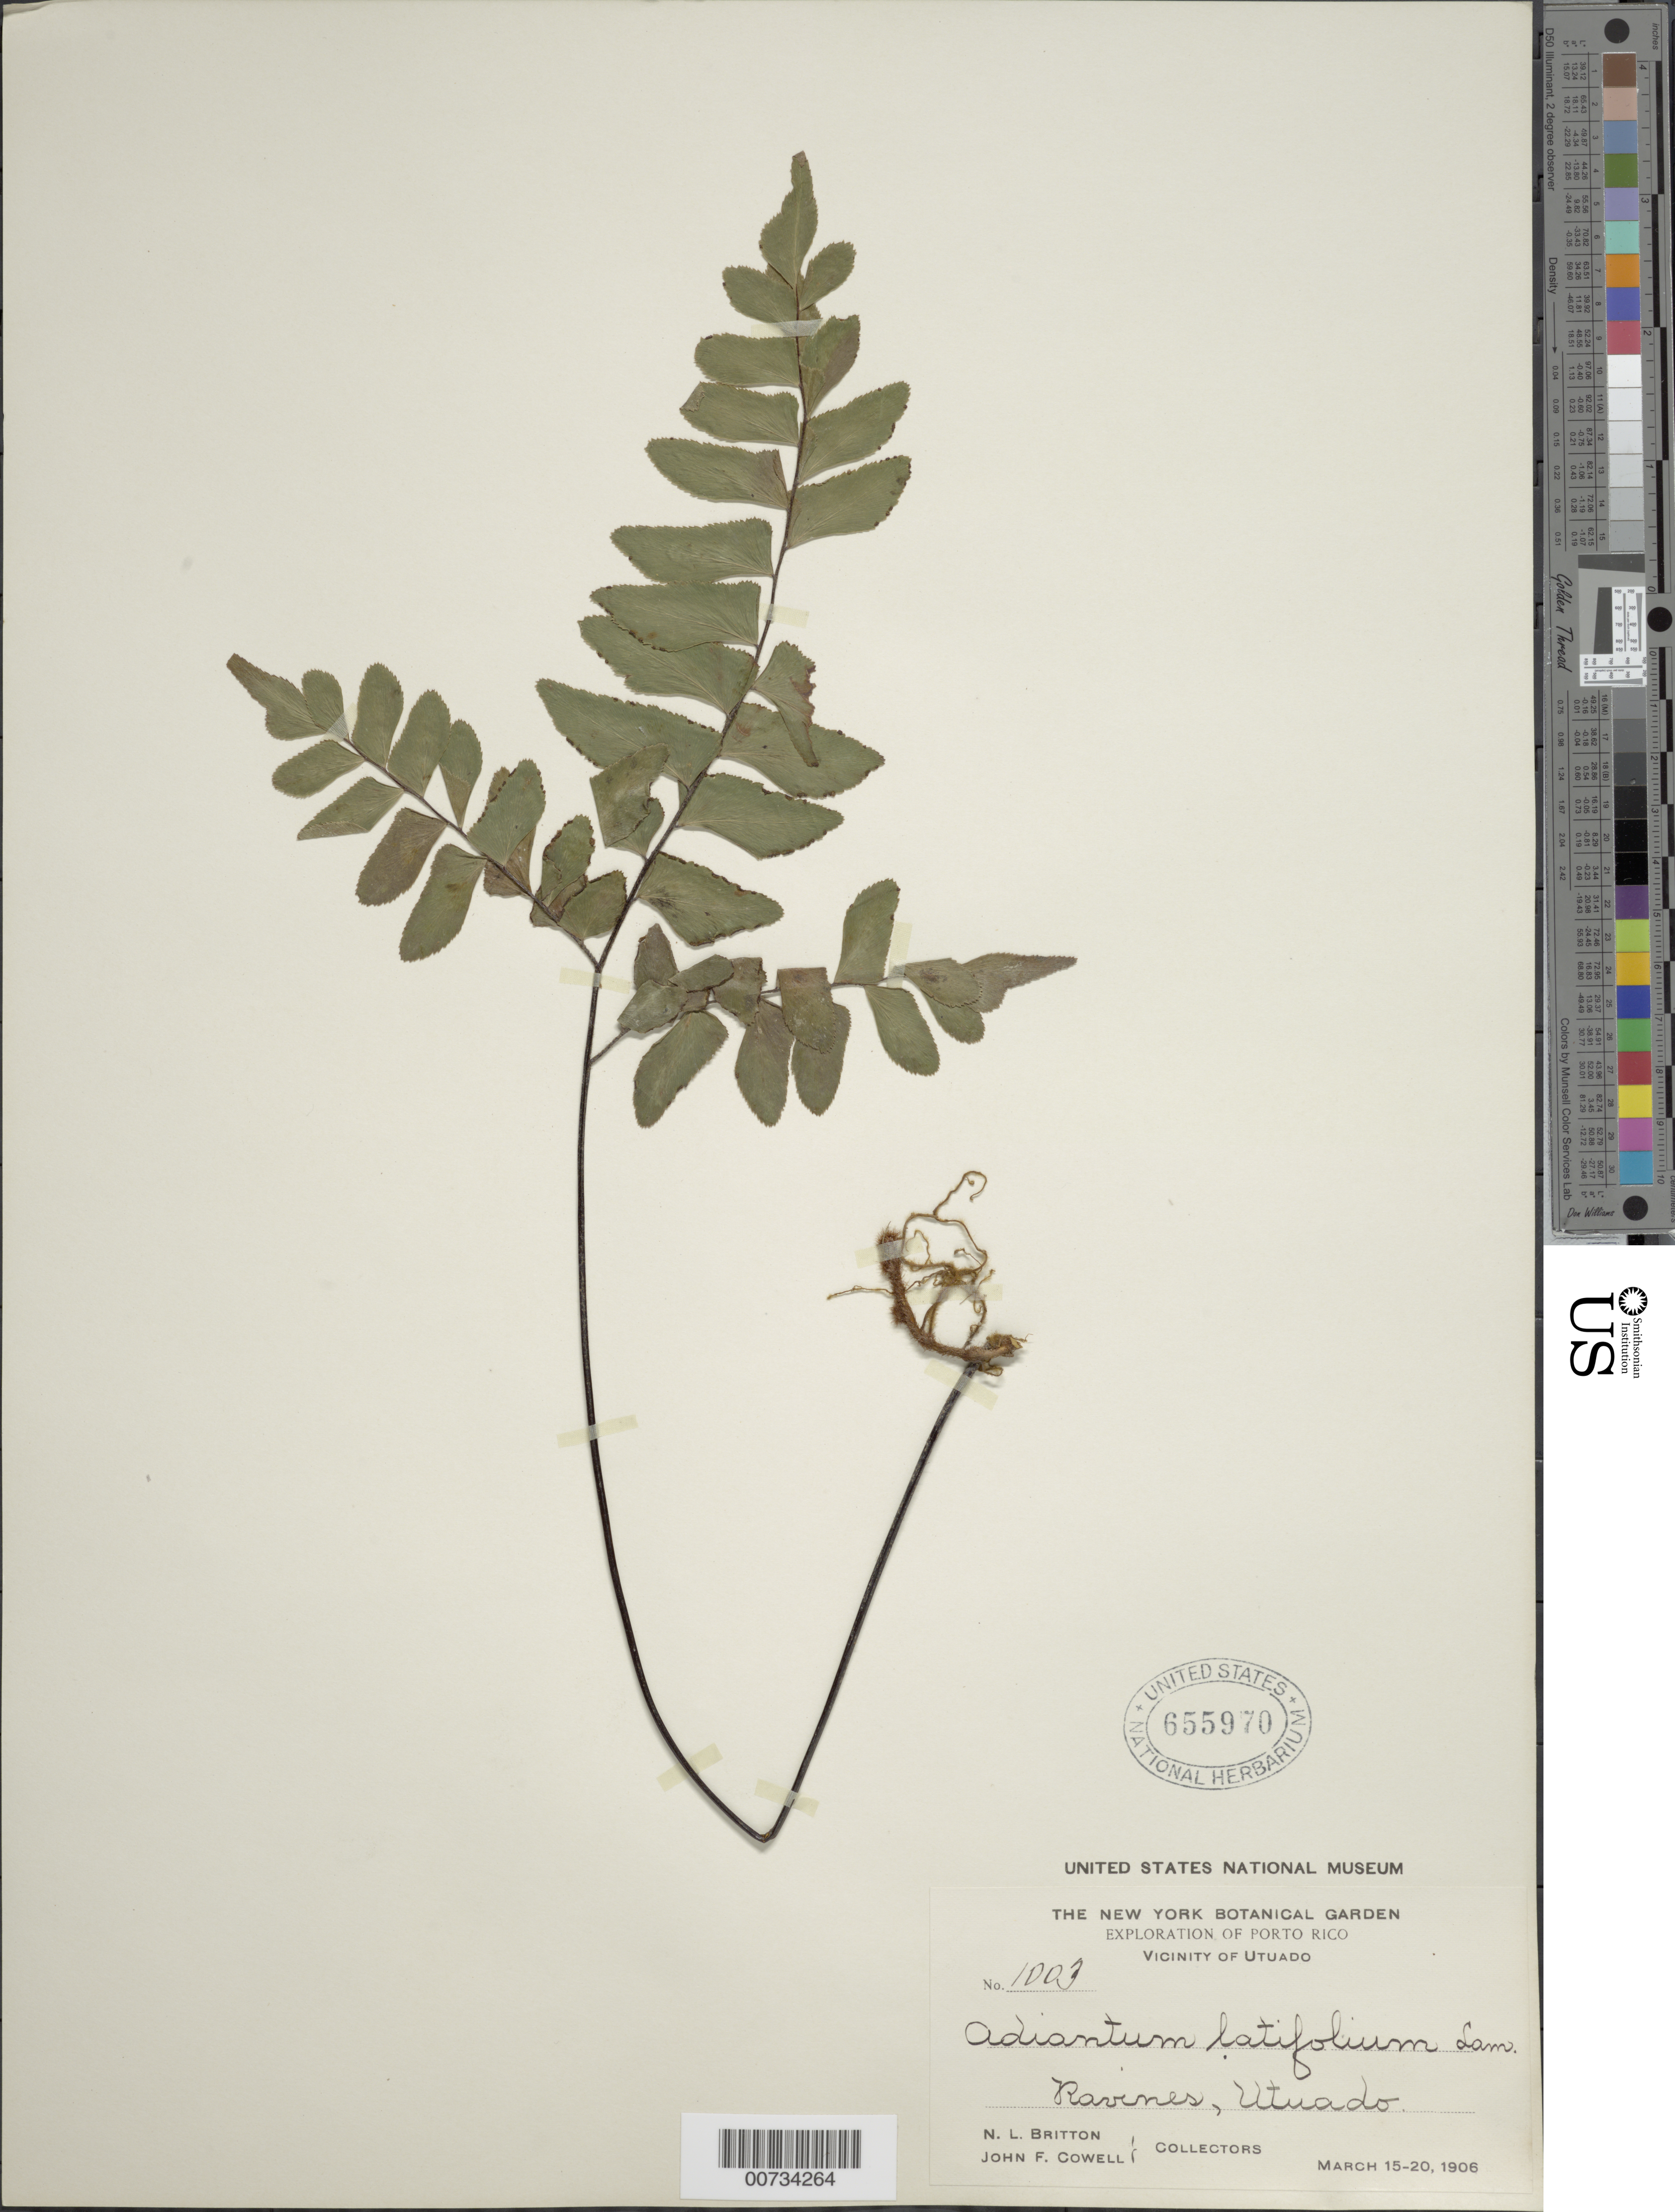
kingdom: Plantae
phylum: Tracheophyta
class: Polypodiopsida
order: Polypodiales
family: Pteridaceae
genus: Adiantum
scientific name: Adiantum latifolium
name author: Lam.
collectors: E. G. Britton & J. F. Cowell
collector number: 1003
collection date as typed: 15 Mar 1906 to 20 Mar 1906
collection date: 1906-03-15/1906-03-20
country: Puerto Rico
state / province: Utuado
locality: Utuado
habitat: Ravines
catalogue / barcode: US 655970